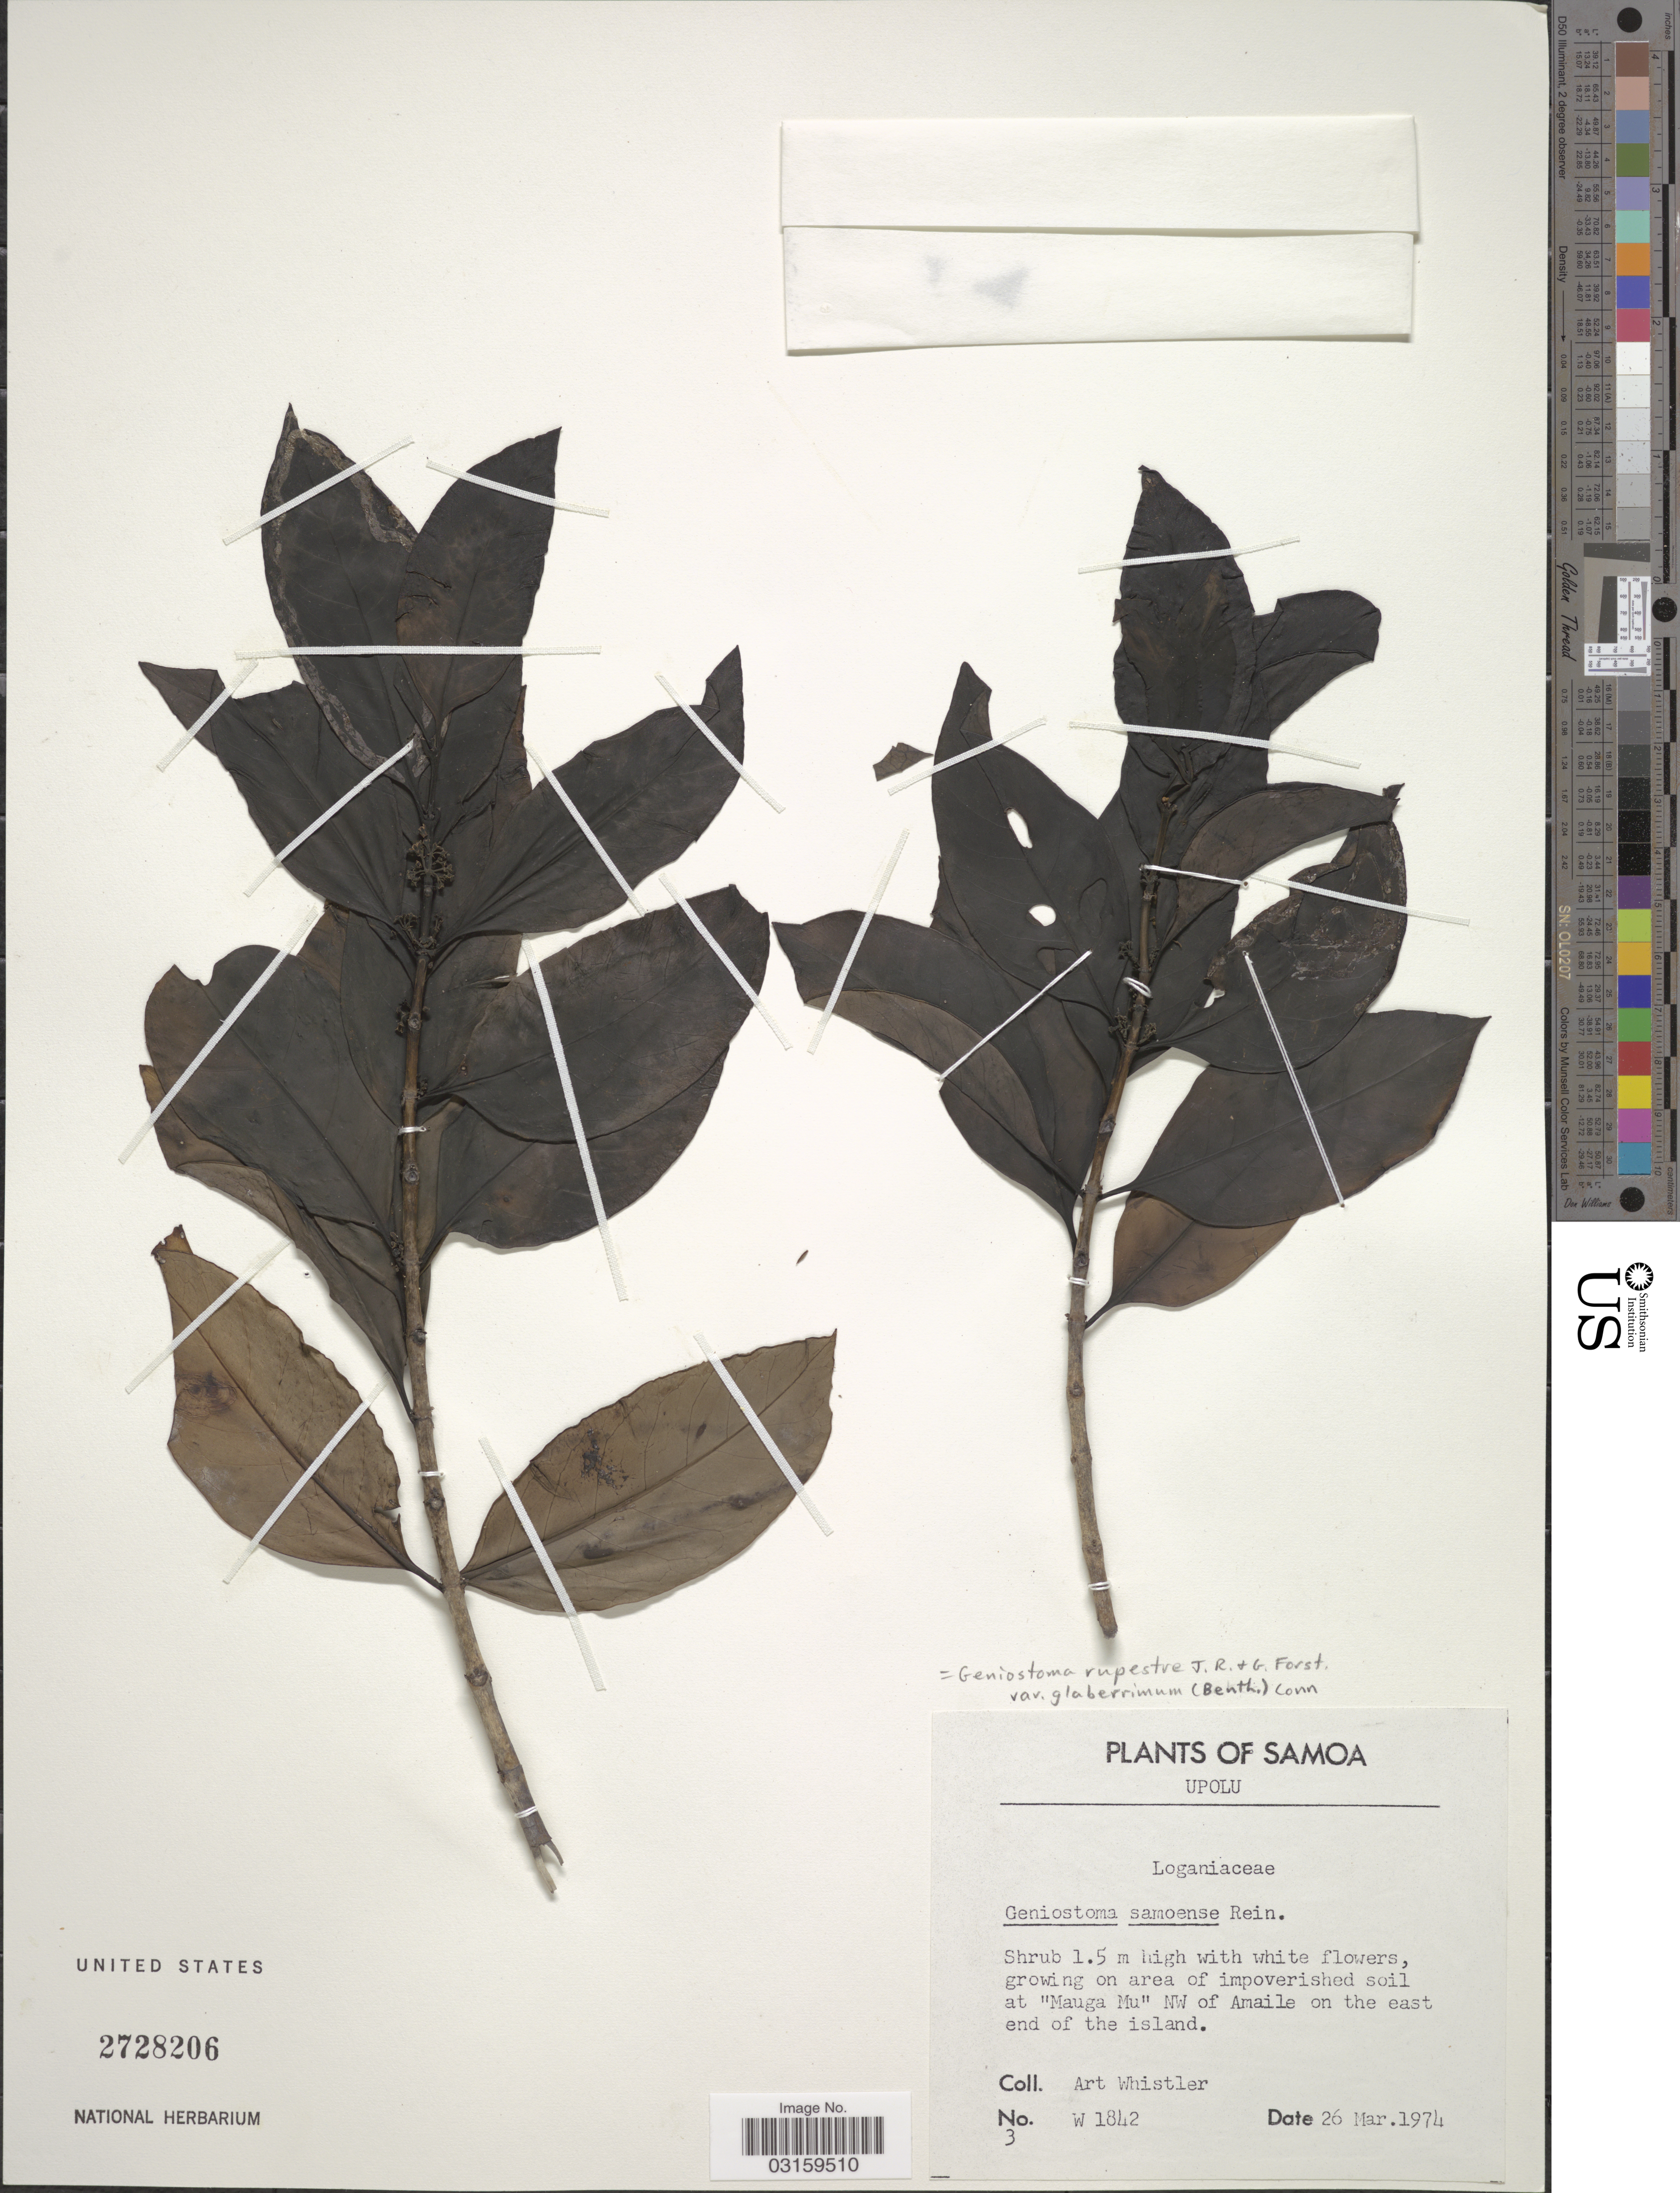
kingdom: Plantae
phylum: Tracheophyta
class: Magnoliopsida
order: Gentianales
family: Loganiaceae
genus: Geniostoma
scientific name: Geniostoma rupestre var. glaberrimum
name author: J.R. Forst. & G. Forst.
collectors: A. Whistler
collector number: W1842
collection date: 1974-03-26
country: Samoa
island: Upolu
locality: Samoa. Upolu. Growing on area of improverished soil at "Mauga Mu" NW of Amaile on the east end of the island.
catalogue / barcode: US 2728206